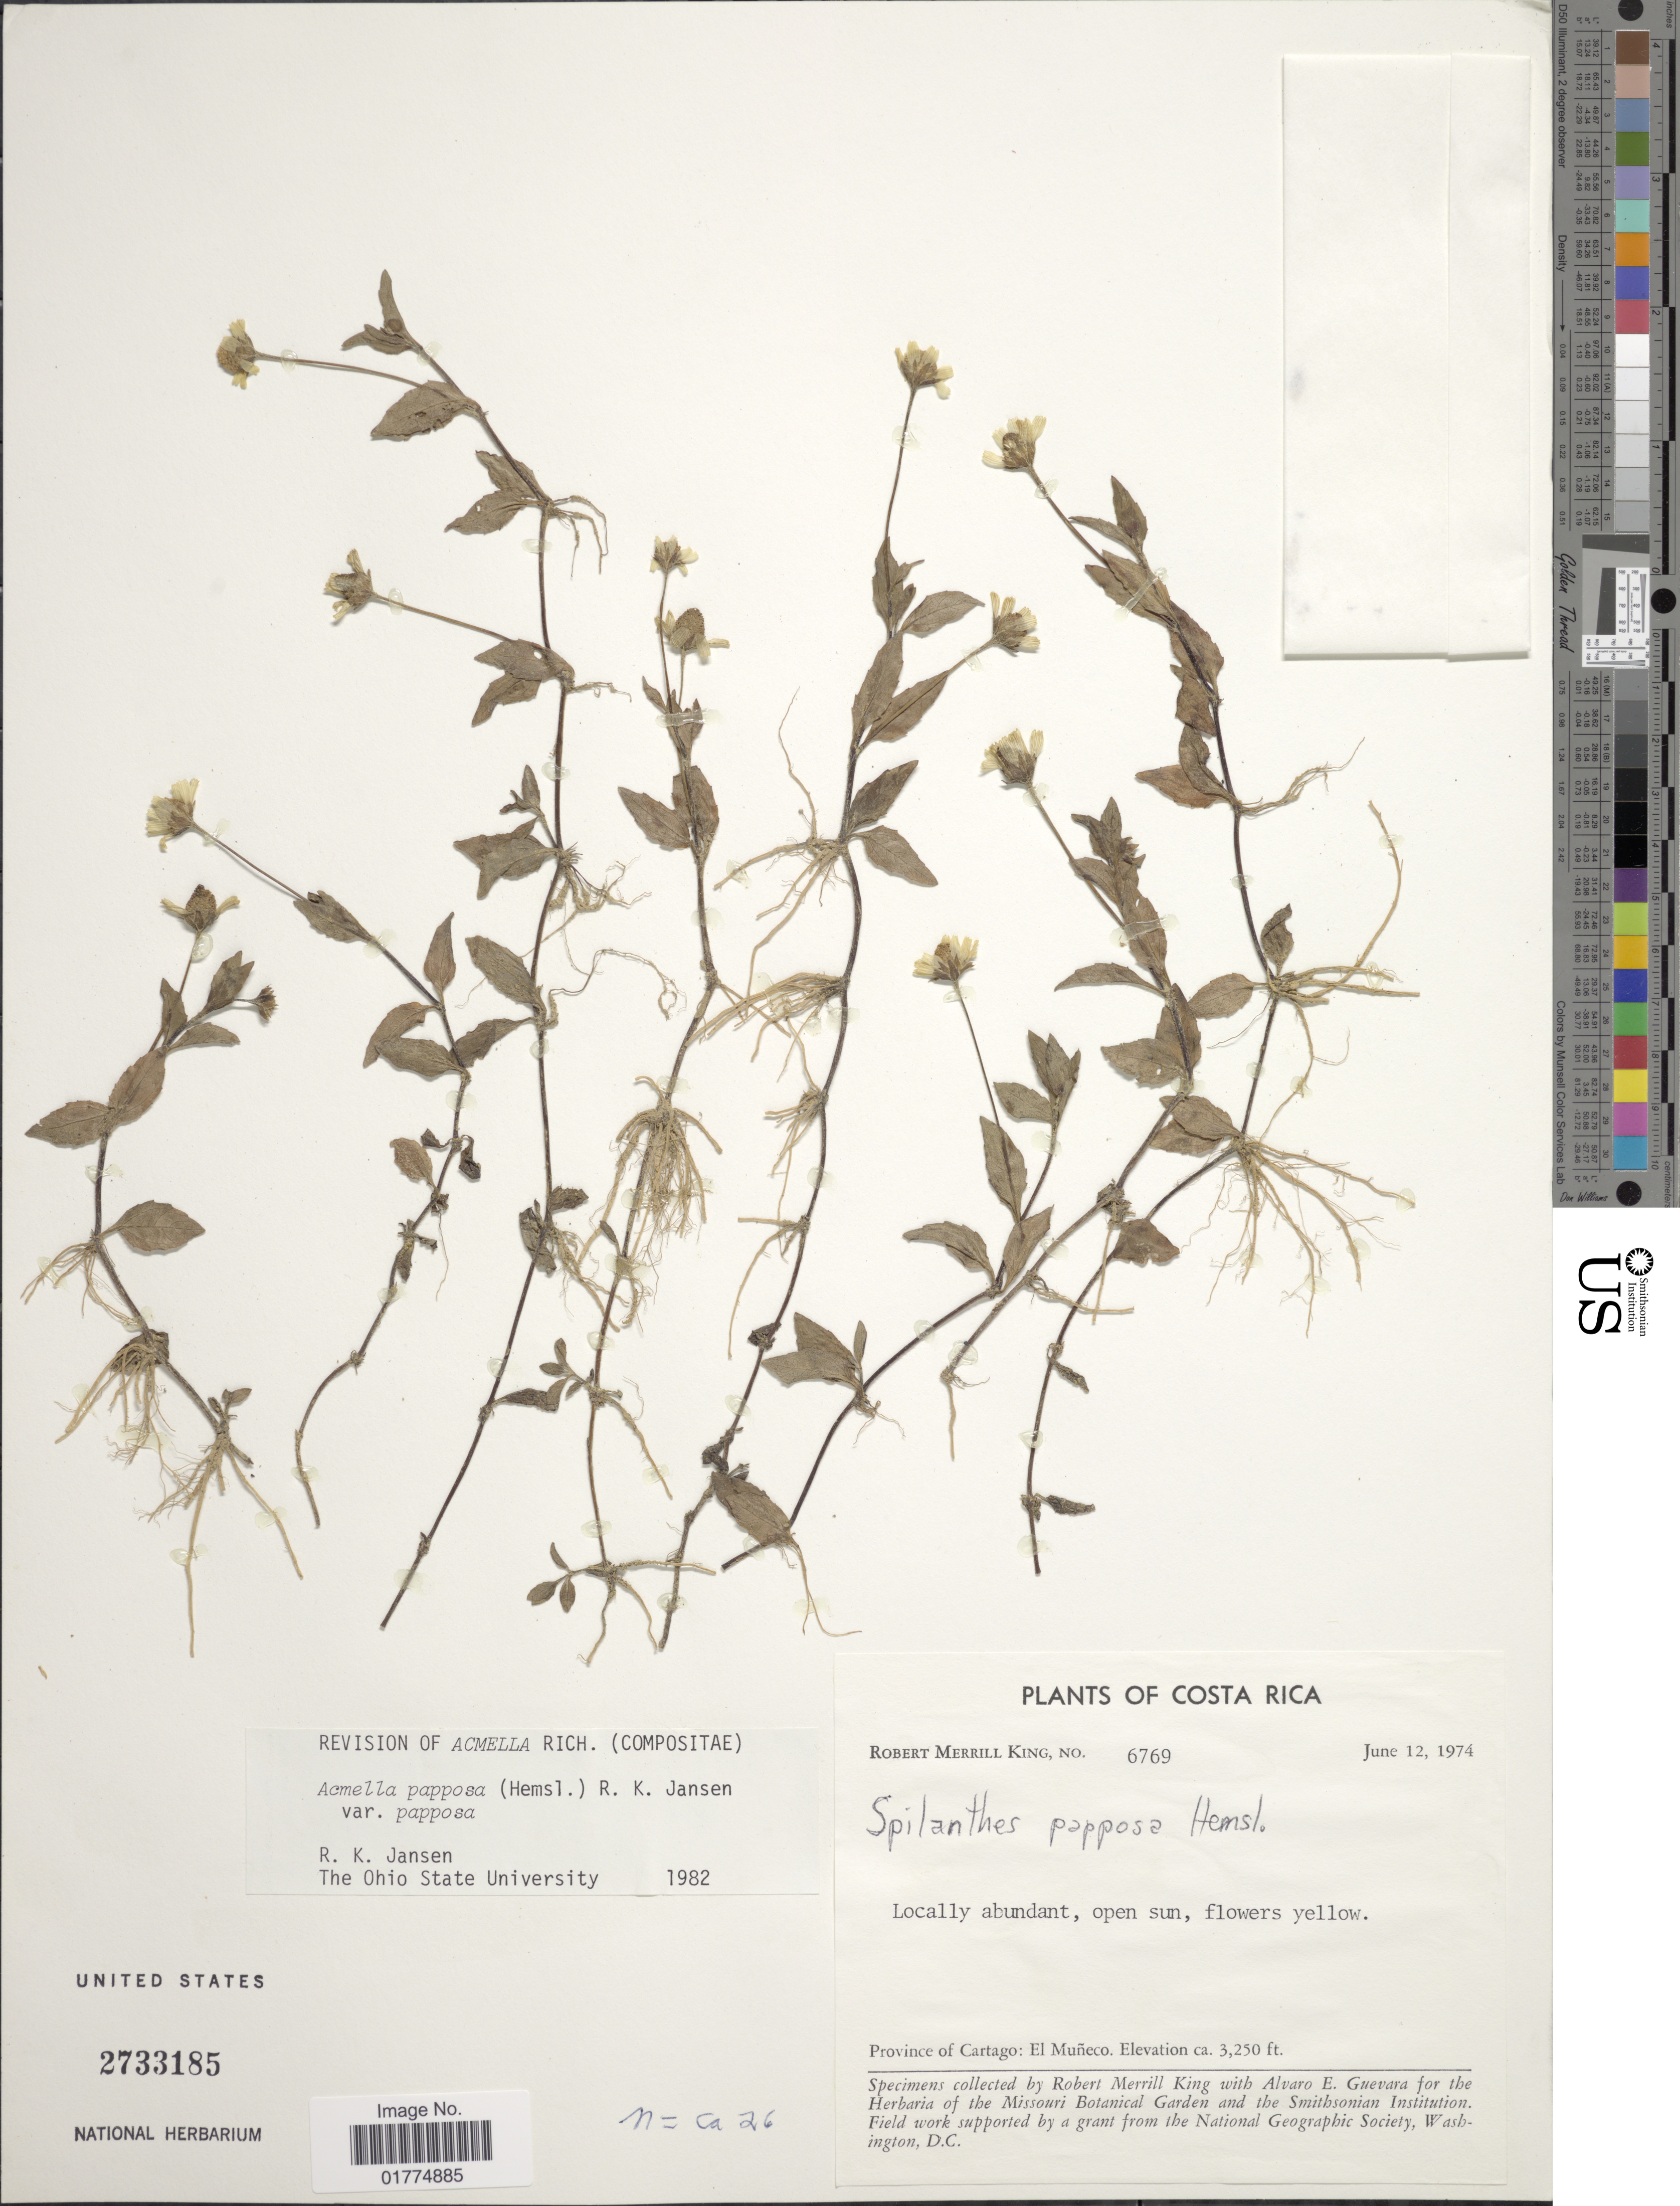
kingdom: Plantae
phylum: Tracheophyta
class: Magnoliopsida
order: Asterales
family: Asteraceae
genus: Acmella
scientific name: Acmella papposa var. papposa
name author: (Hemsl.) R.K. Jansen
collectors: R. M. King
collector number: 6769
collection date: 1974-06-12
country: Costa Rica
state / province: Cartago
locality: Province of Cartago: El Muñeco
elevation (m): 991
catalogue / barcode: US 2733185